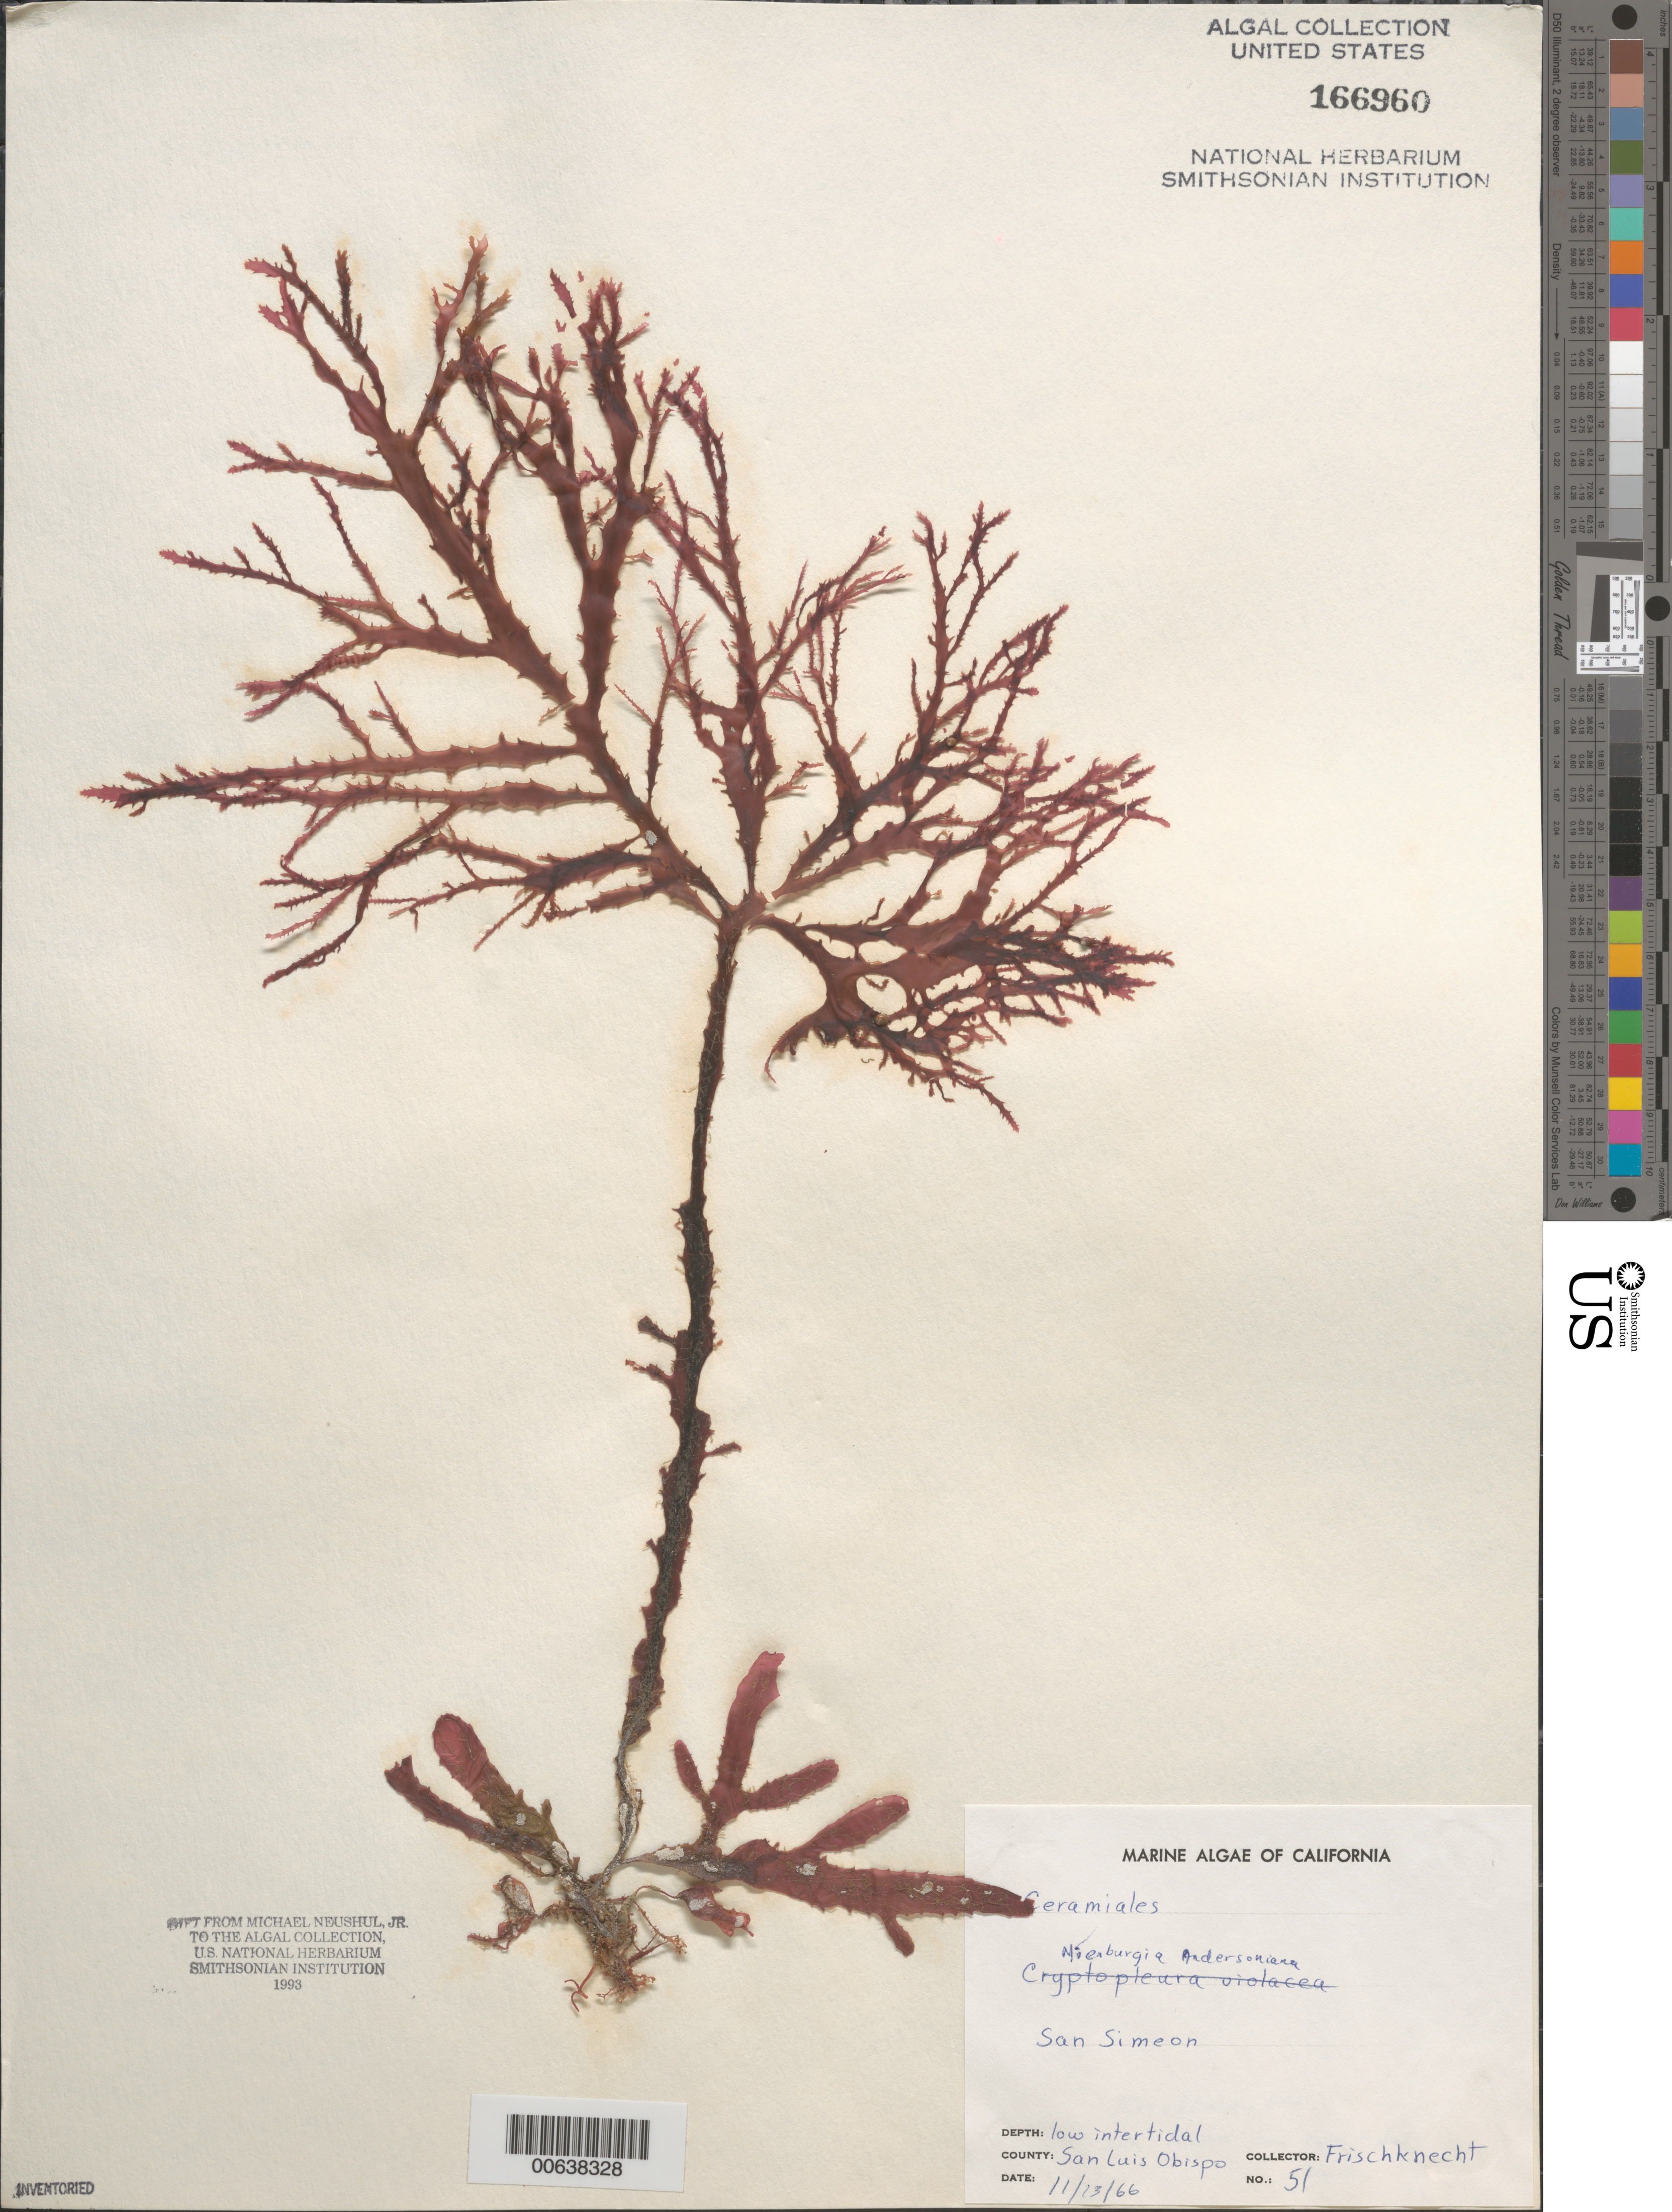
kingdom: Plantae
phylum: Rhodophyta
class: Florideophyceae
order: Ceramiales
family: Delesseriaceae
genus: Nienburgia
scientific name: Nienburgia andersoniana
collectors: -. Frischknecht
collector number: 51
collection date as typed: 13 Nov 1966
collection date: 1966-11-13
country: United States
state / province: California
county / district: San Luis Obispo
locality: San Simeon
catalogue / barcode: US 166960